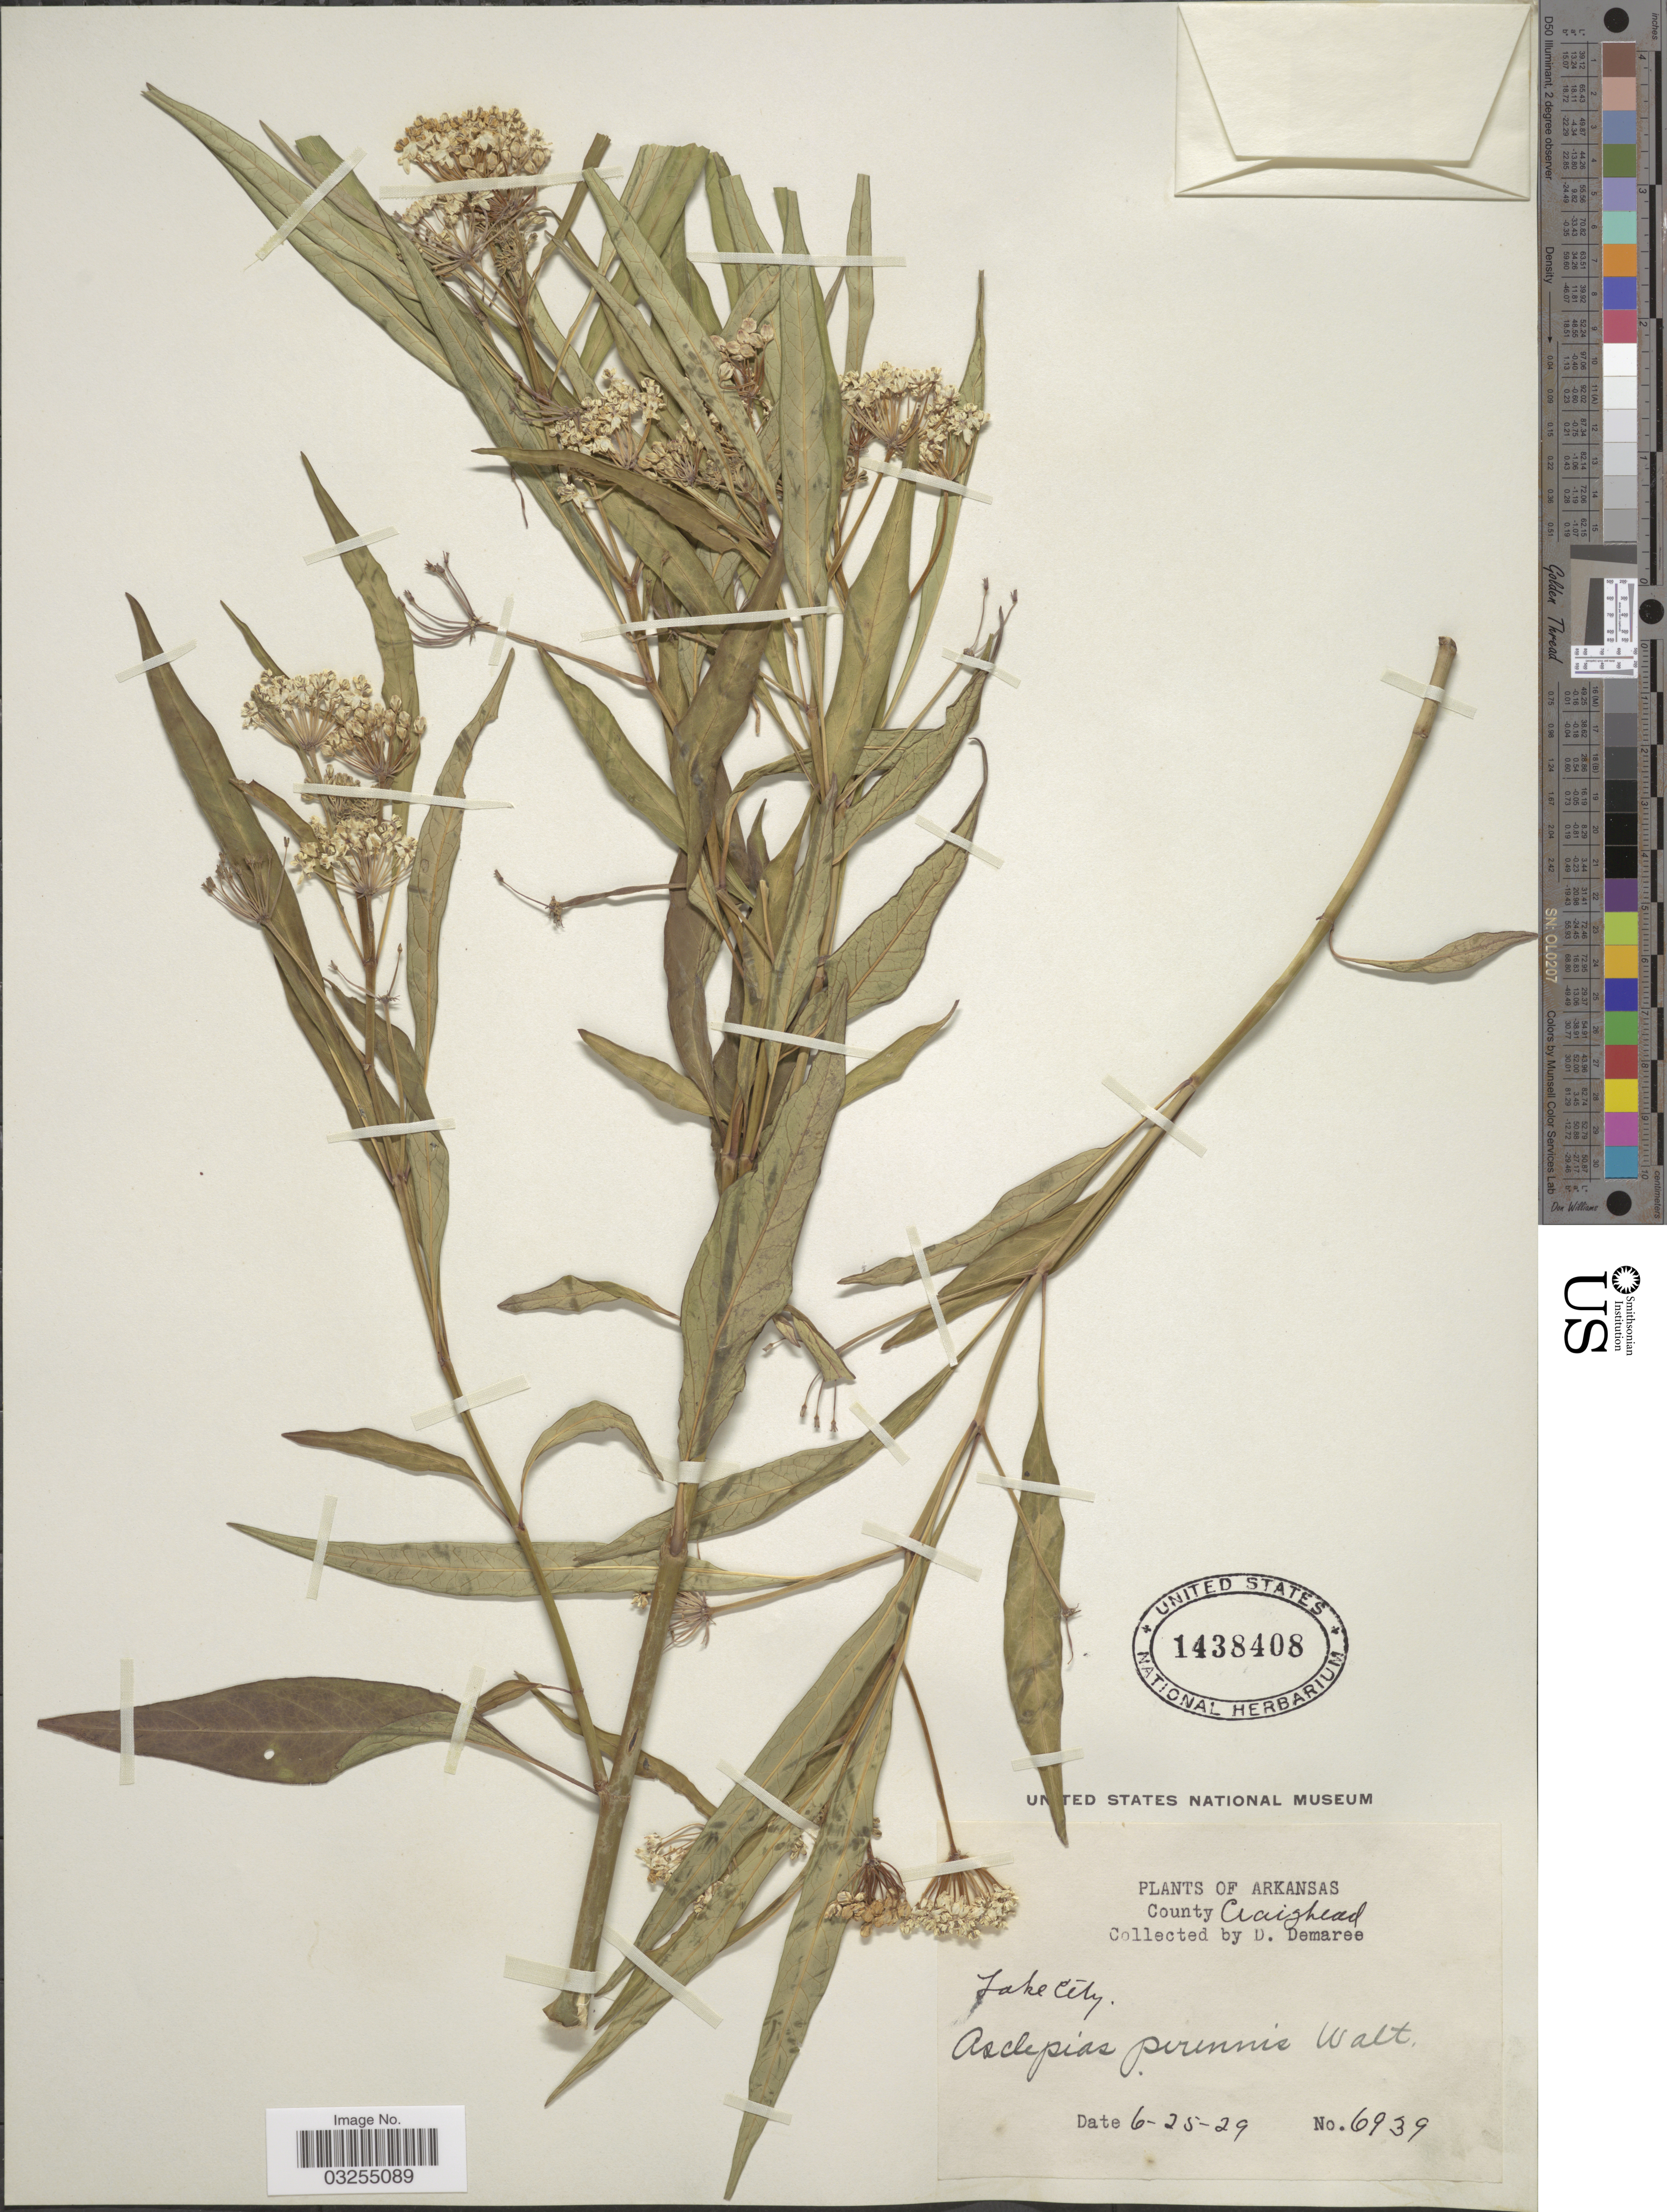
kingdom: Plantae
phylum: Tracheophyta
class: Magnoliopsida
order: Gentianales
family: Apocynaceae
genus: Asclepias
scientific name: Asclepias perennis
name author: Walter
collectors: D. Demaree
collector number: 6939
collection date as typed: Transcribed d/m/y: 25/6/29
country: United States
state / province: Arkansas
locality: County Craighead. Lake City.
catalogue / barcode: US 1438408